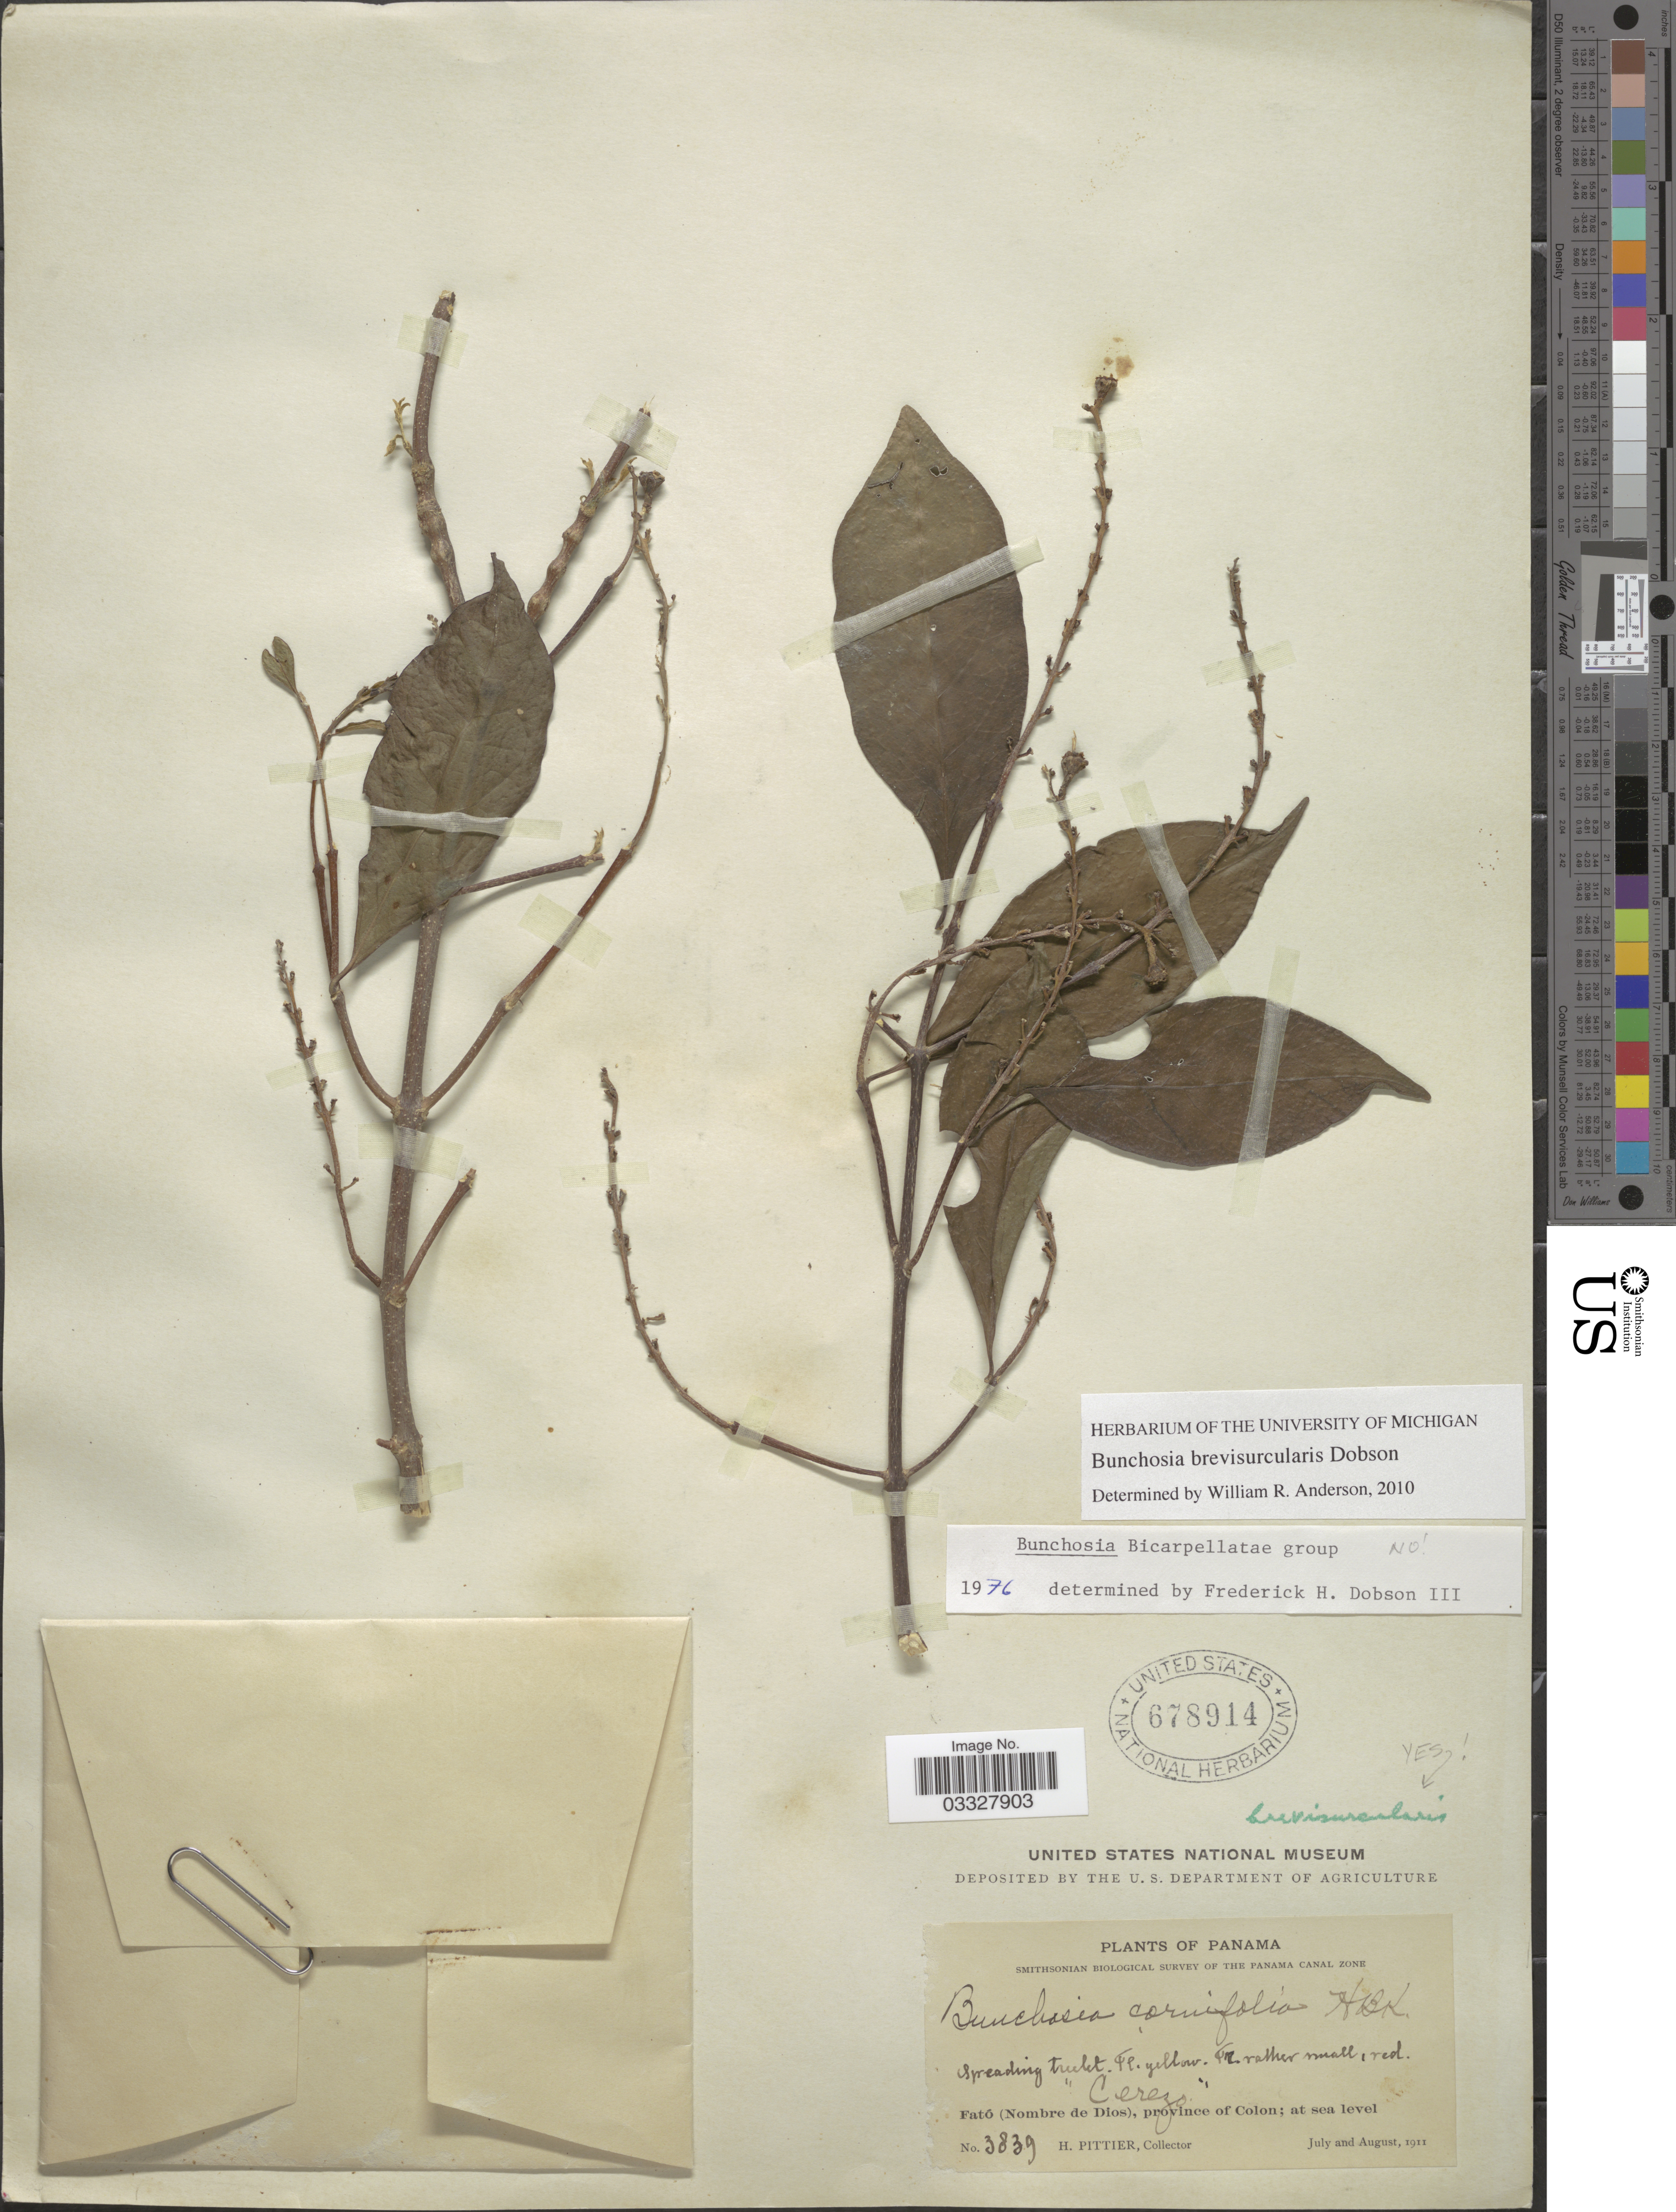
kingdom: Plantae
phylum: Tracheophyta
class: Magnoliopsida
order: Malpighiales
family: Malpighiaceae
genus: Bunchosia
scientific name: Bunchosia brevisurcularis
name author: Dobson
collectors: H. F. Pittier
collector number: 3839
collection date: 1911-07/1911-08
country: Panama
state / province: Colón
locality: Fató (Nombre de Dios).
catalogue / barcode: US 678914